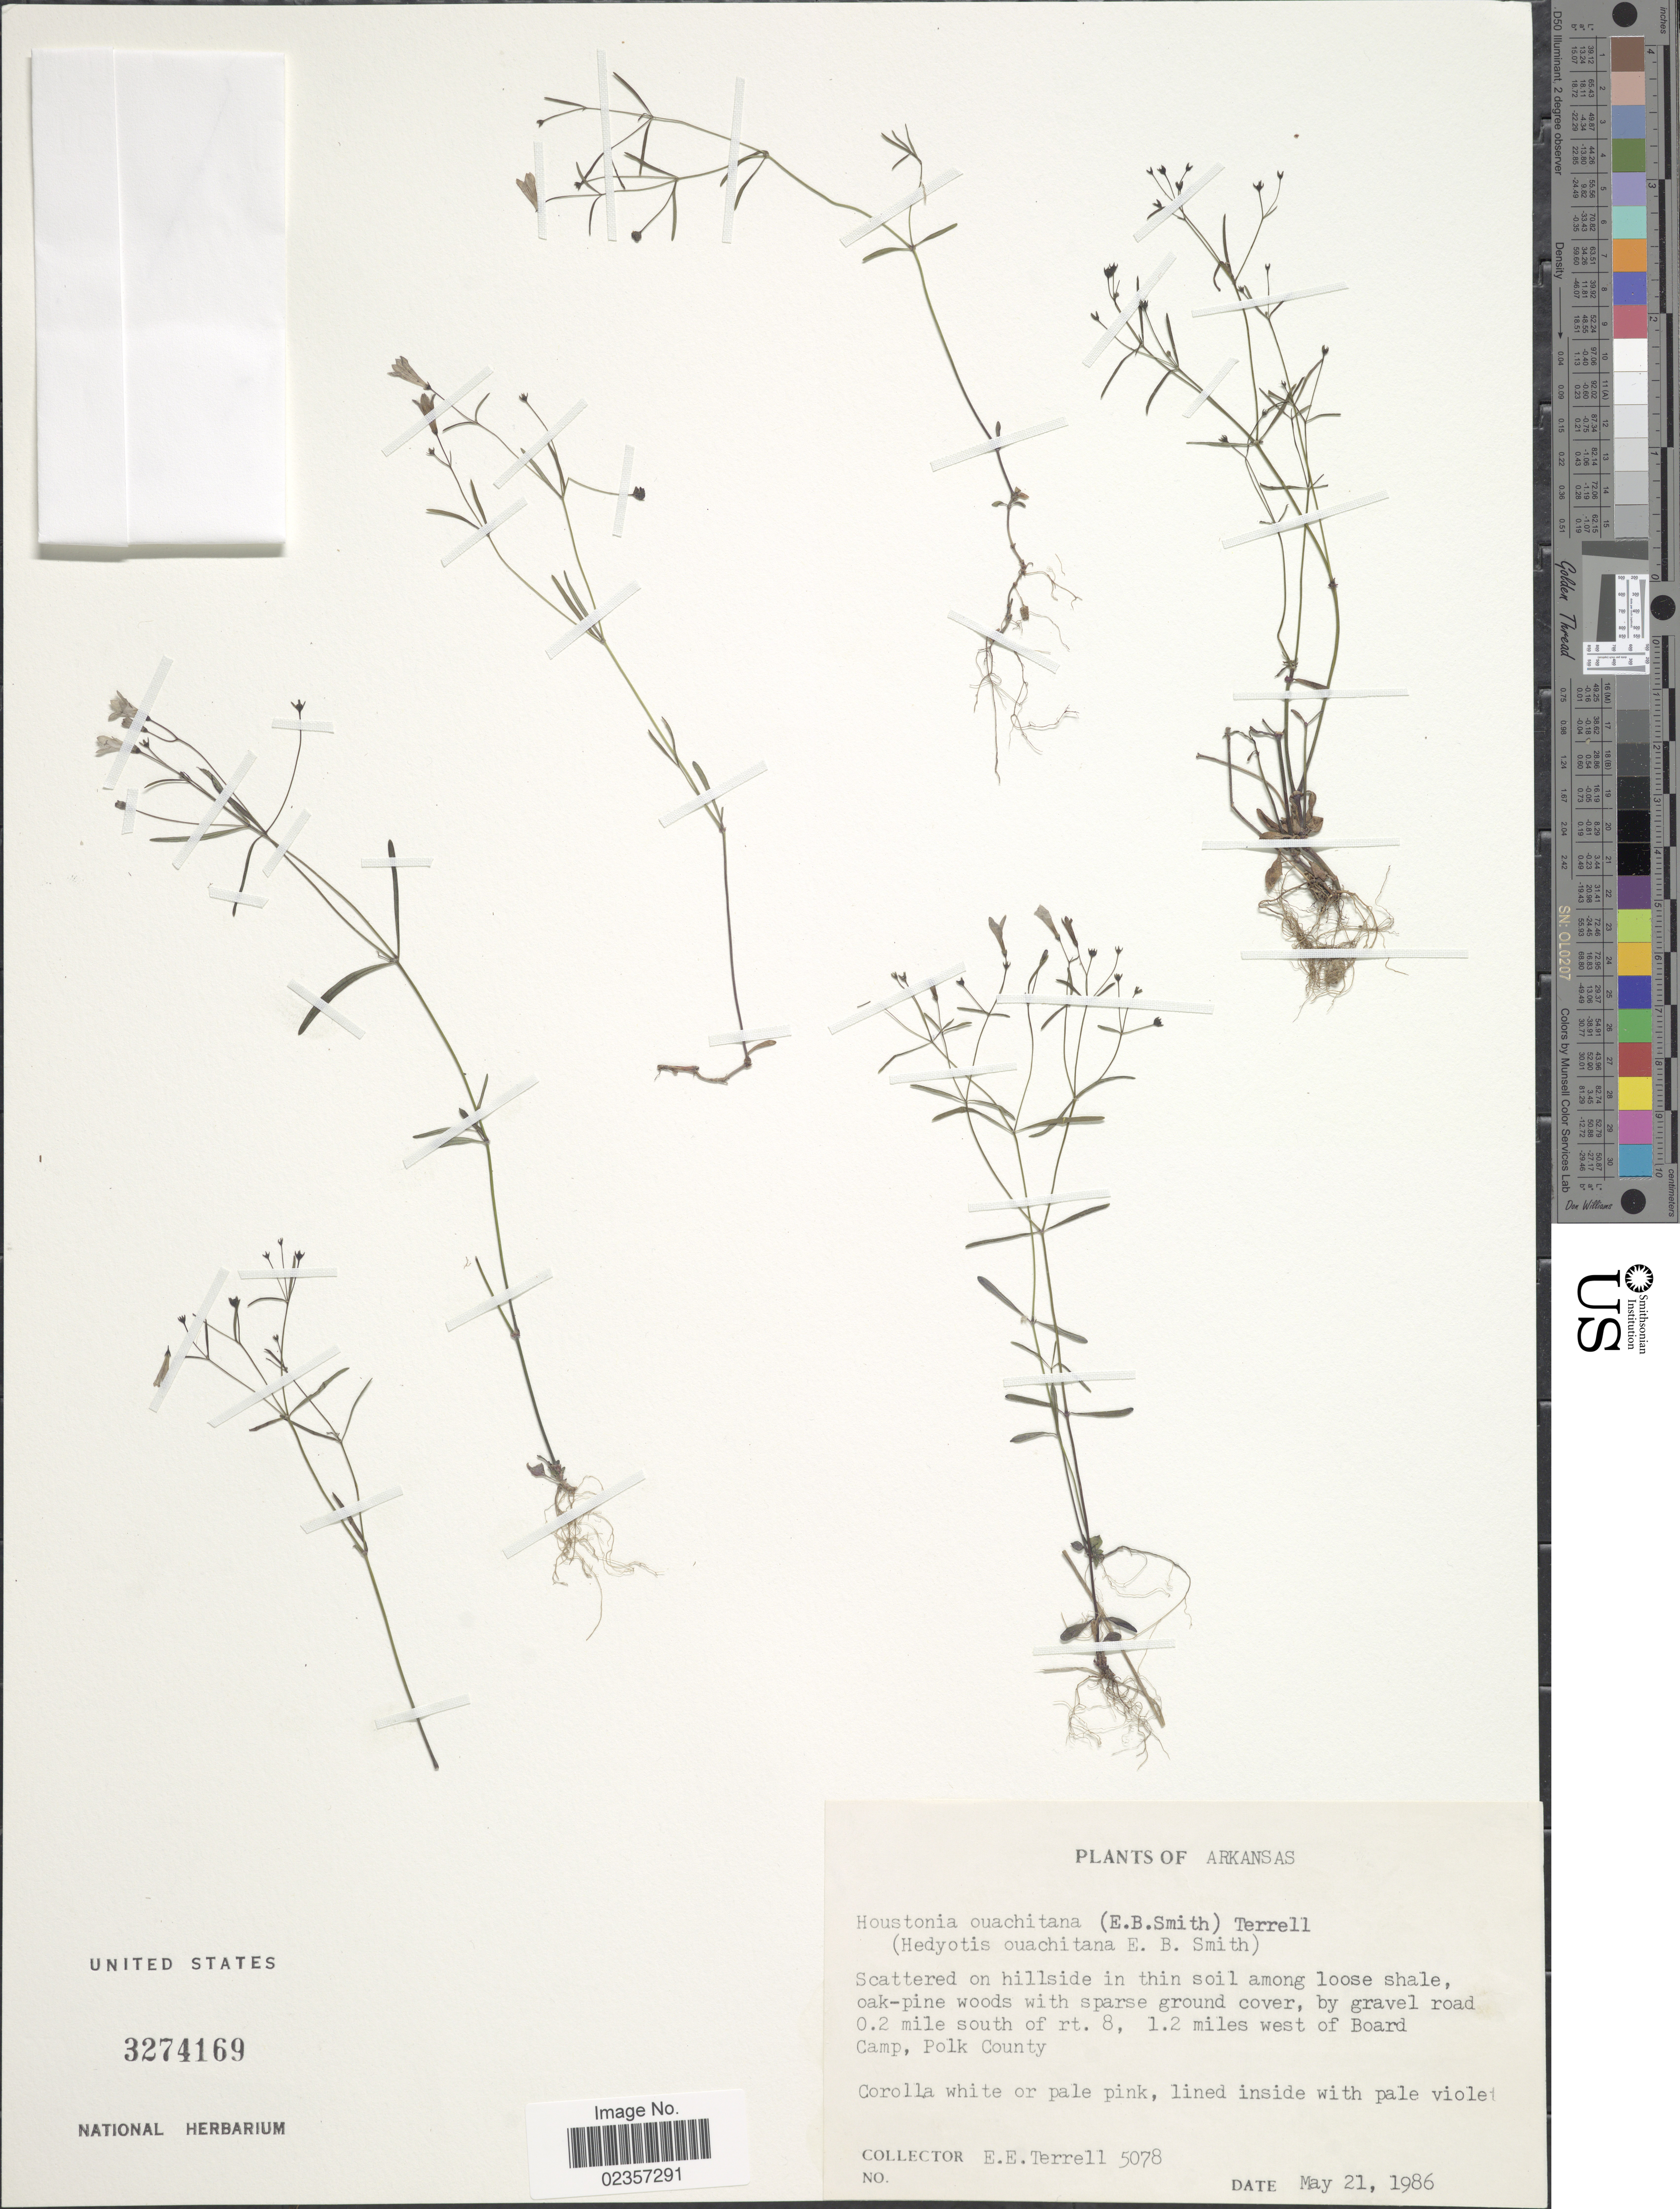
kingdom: Plantae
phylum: Tracheophyta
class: Magnoliopsida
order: Gentianales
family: Rubiaceae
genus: Houstonia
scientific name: Houstonia ouachitana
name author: (E.B. Sm.) Terrell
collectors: E. E. Terrell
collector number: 5078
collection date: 1986-05-21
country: United States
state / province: Arkansas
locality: By gravel road 0.2 mile south of rt. 8, 1.2 miles west of Board Camp, Polk County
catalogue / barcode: US 3274169